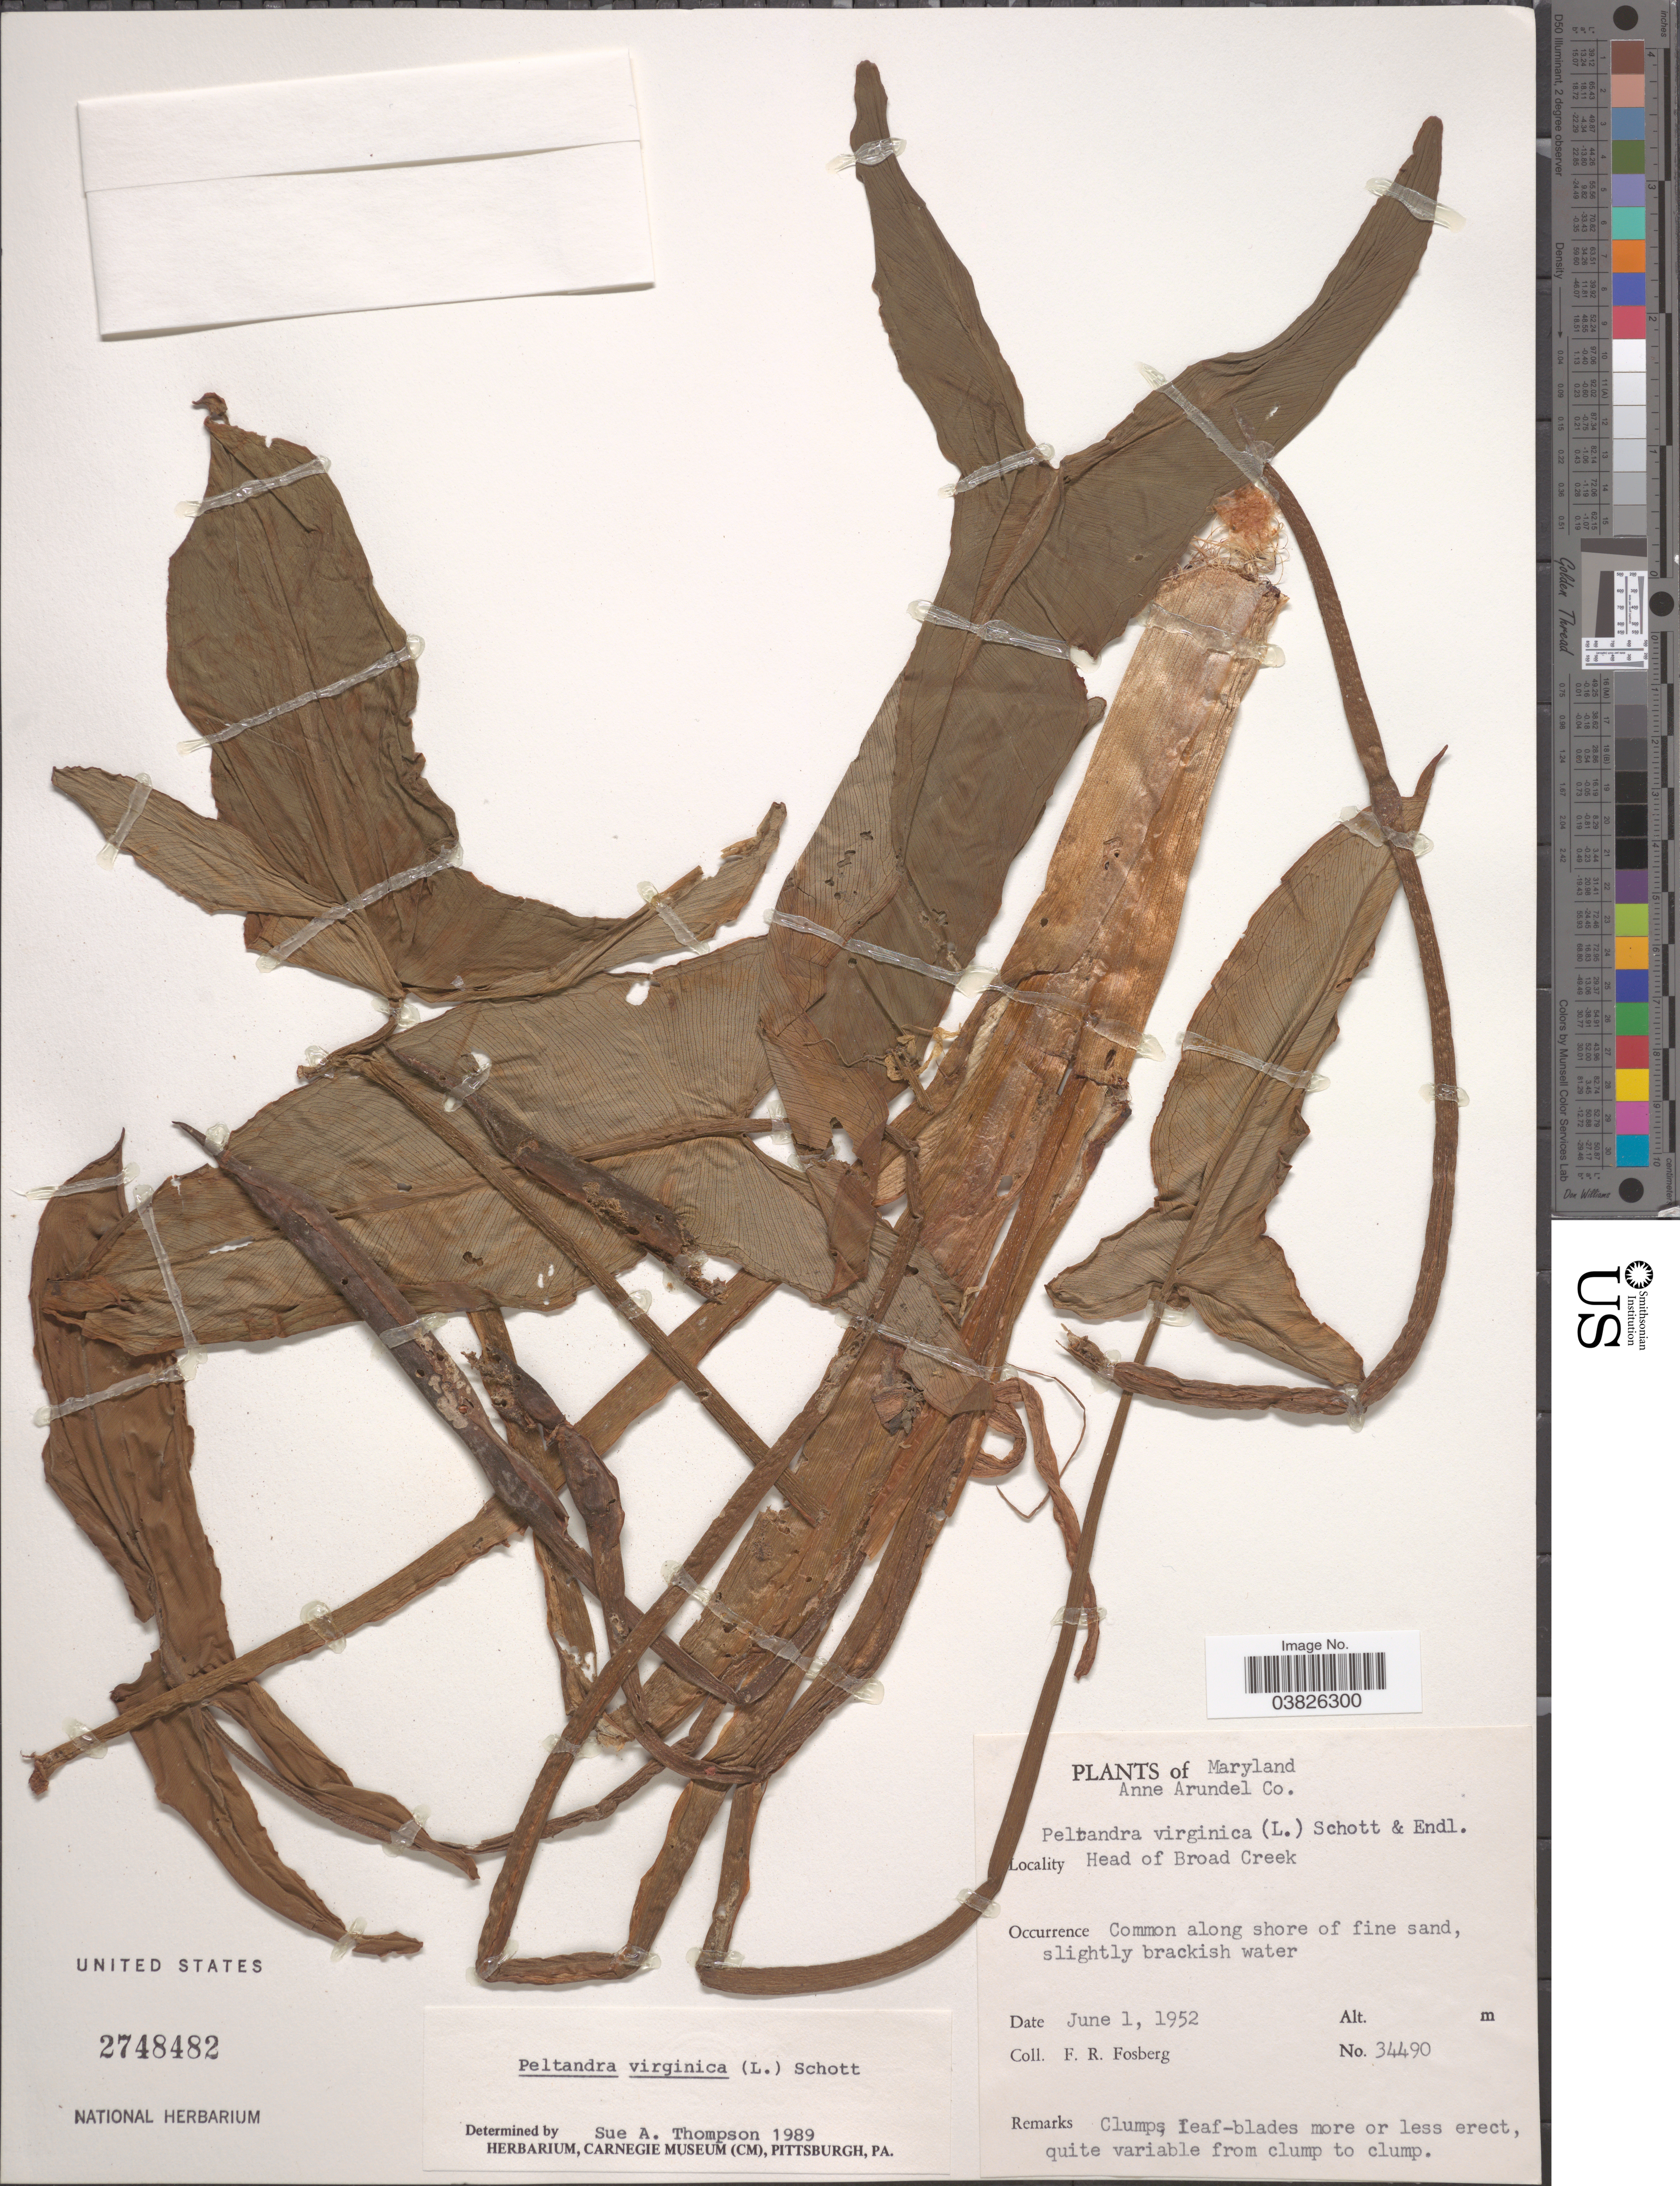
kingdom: Plantae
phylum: Tracheophyta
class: Liliopsida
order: Alismatales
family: Araceae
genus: Peltandra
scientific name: Peltandra virginica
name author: (L.) Schott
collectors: F. R. Fosberg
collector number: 34490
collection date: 1952-06-01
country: United States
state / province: Maryland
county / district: Anne Arundel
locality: Anne Arundel Co. Head of Broad Creek. Along shore of fine sand.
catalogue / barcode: US 2748482